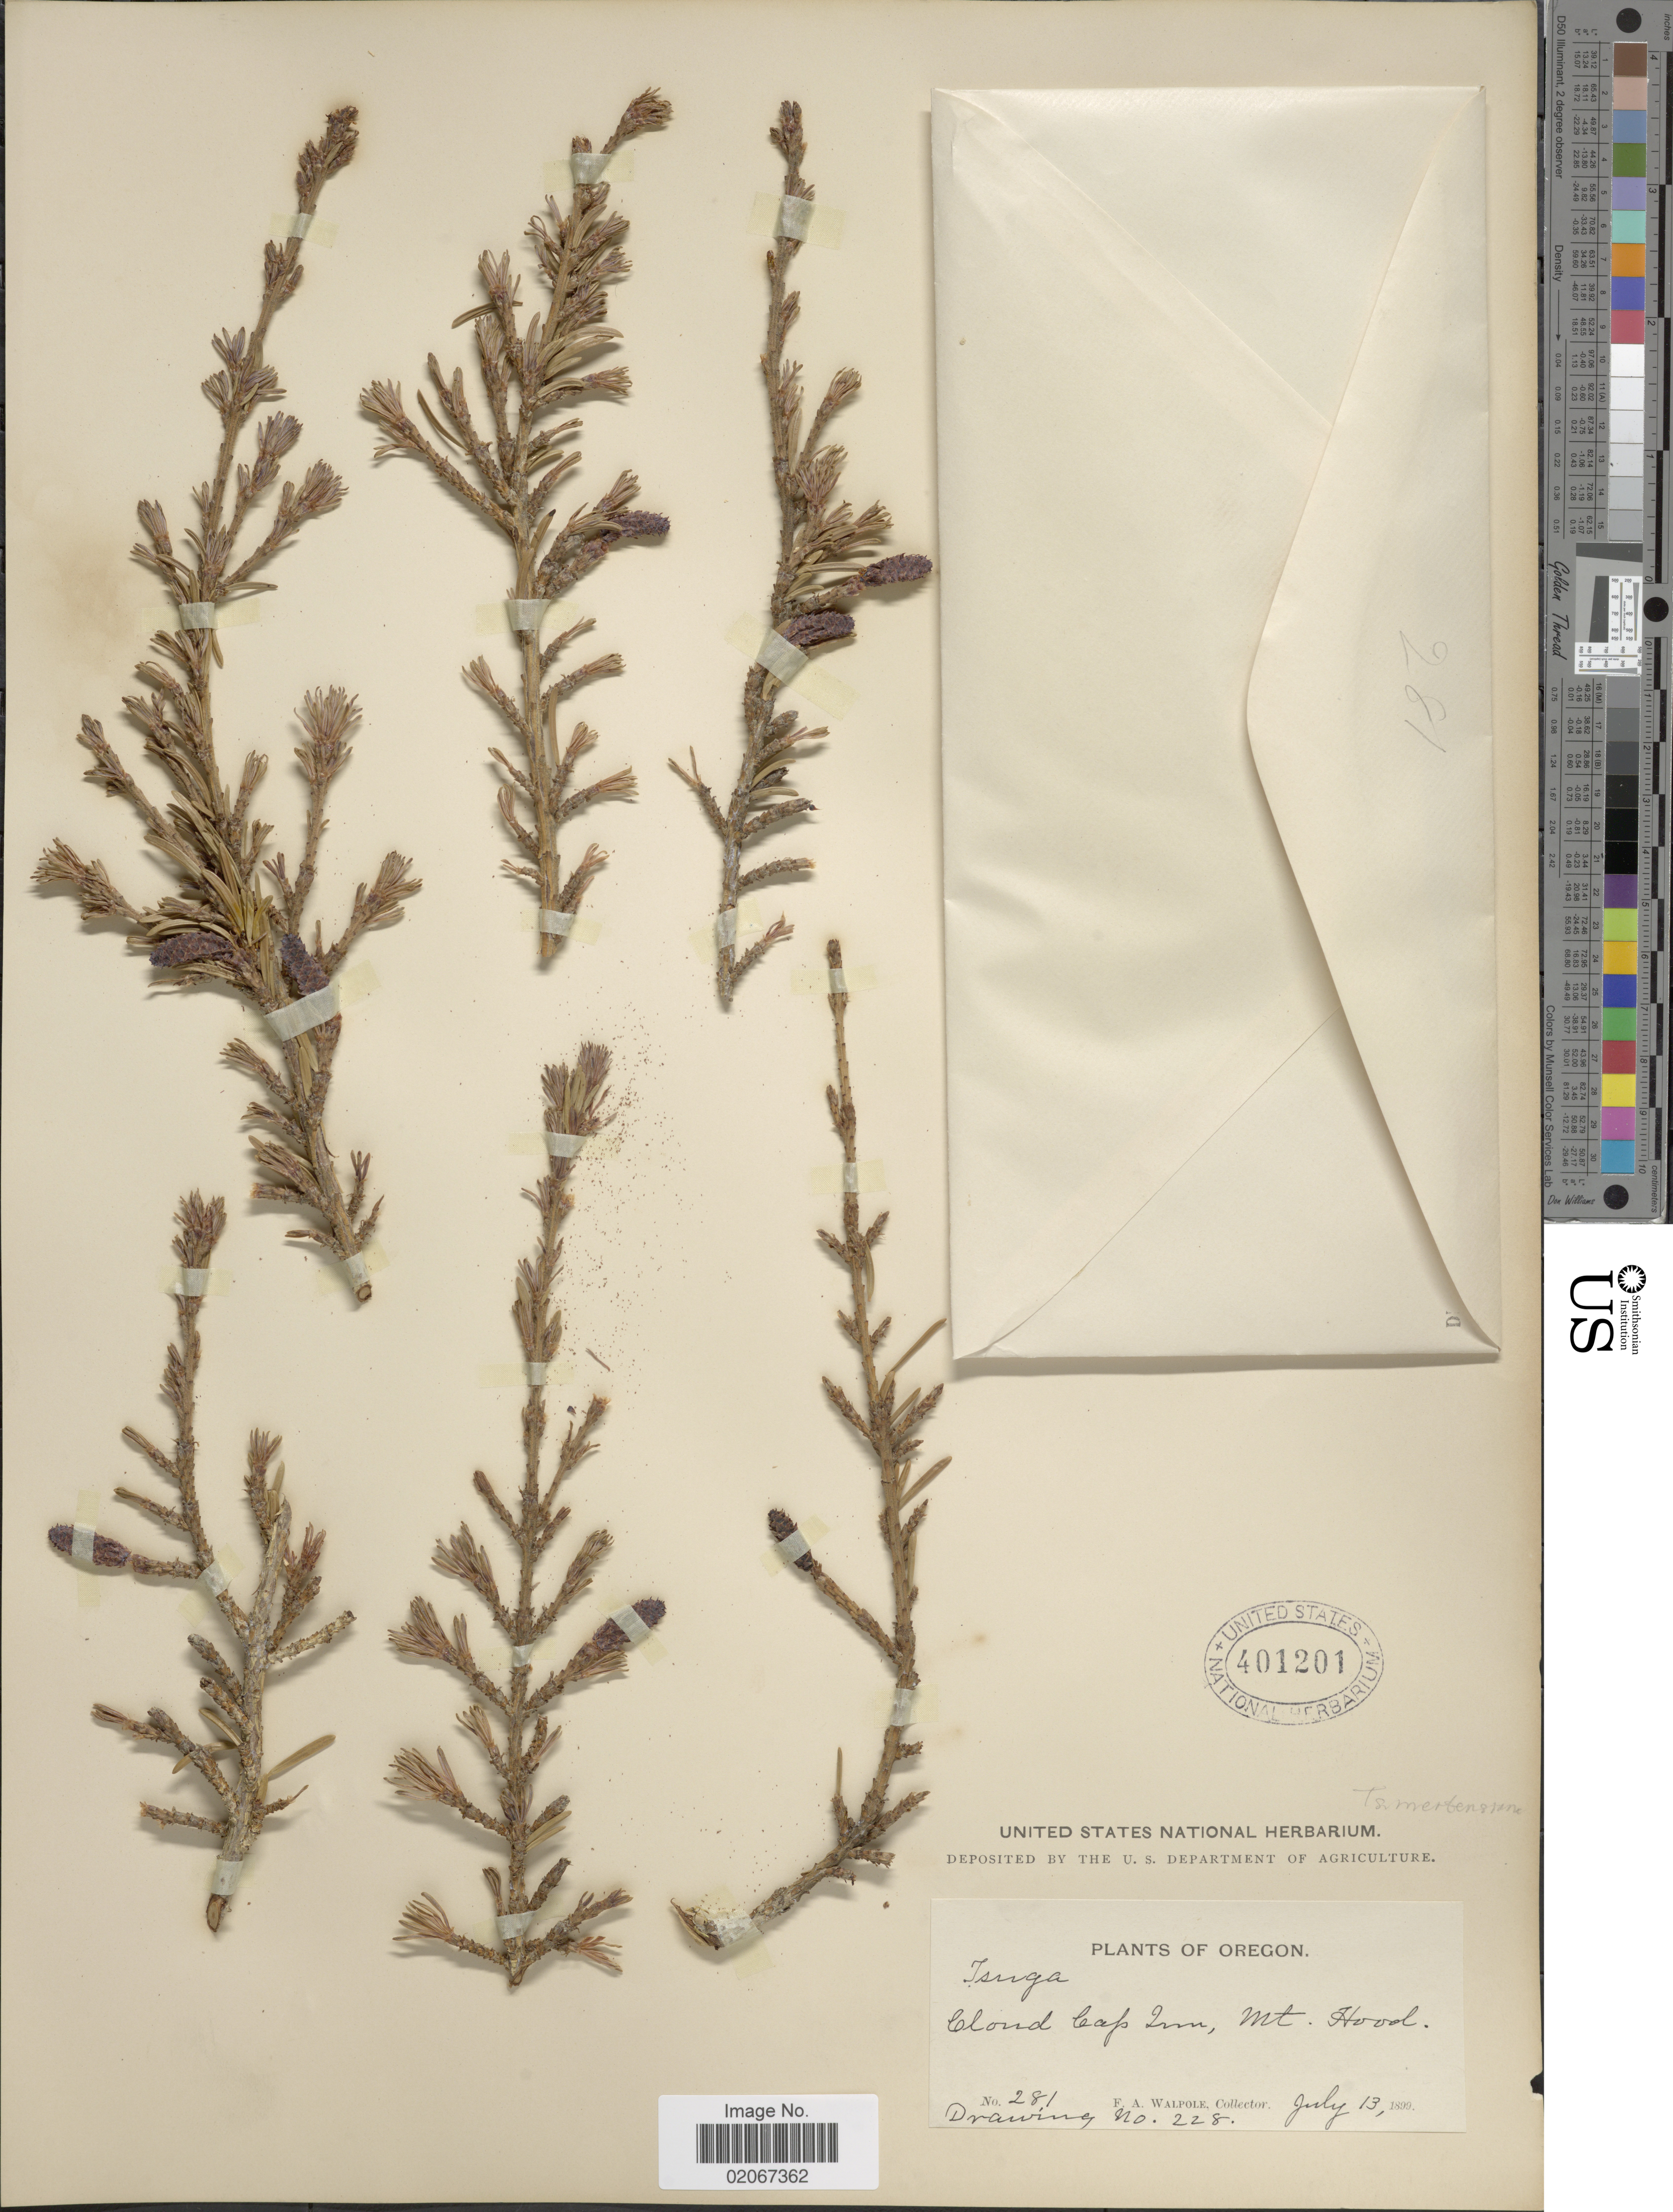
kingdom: Plantae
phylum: Tracheophyta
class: Pinopsida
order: Pinales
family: Pinaceae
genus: Tsuga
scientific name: Tsuga mertensiana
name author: (Bong.) Carrière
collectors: F. Walpole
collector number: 281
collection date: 1899-07-13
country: United States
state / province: Oregon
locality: Clond Cap Inn, Mt. Hood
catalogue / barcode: US 401201